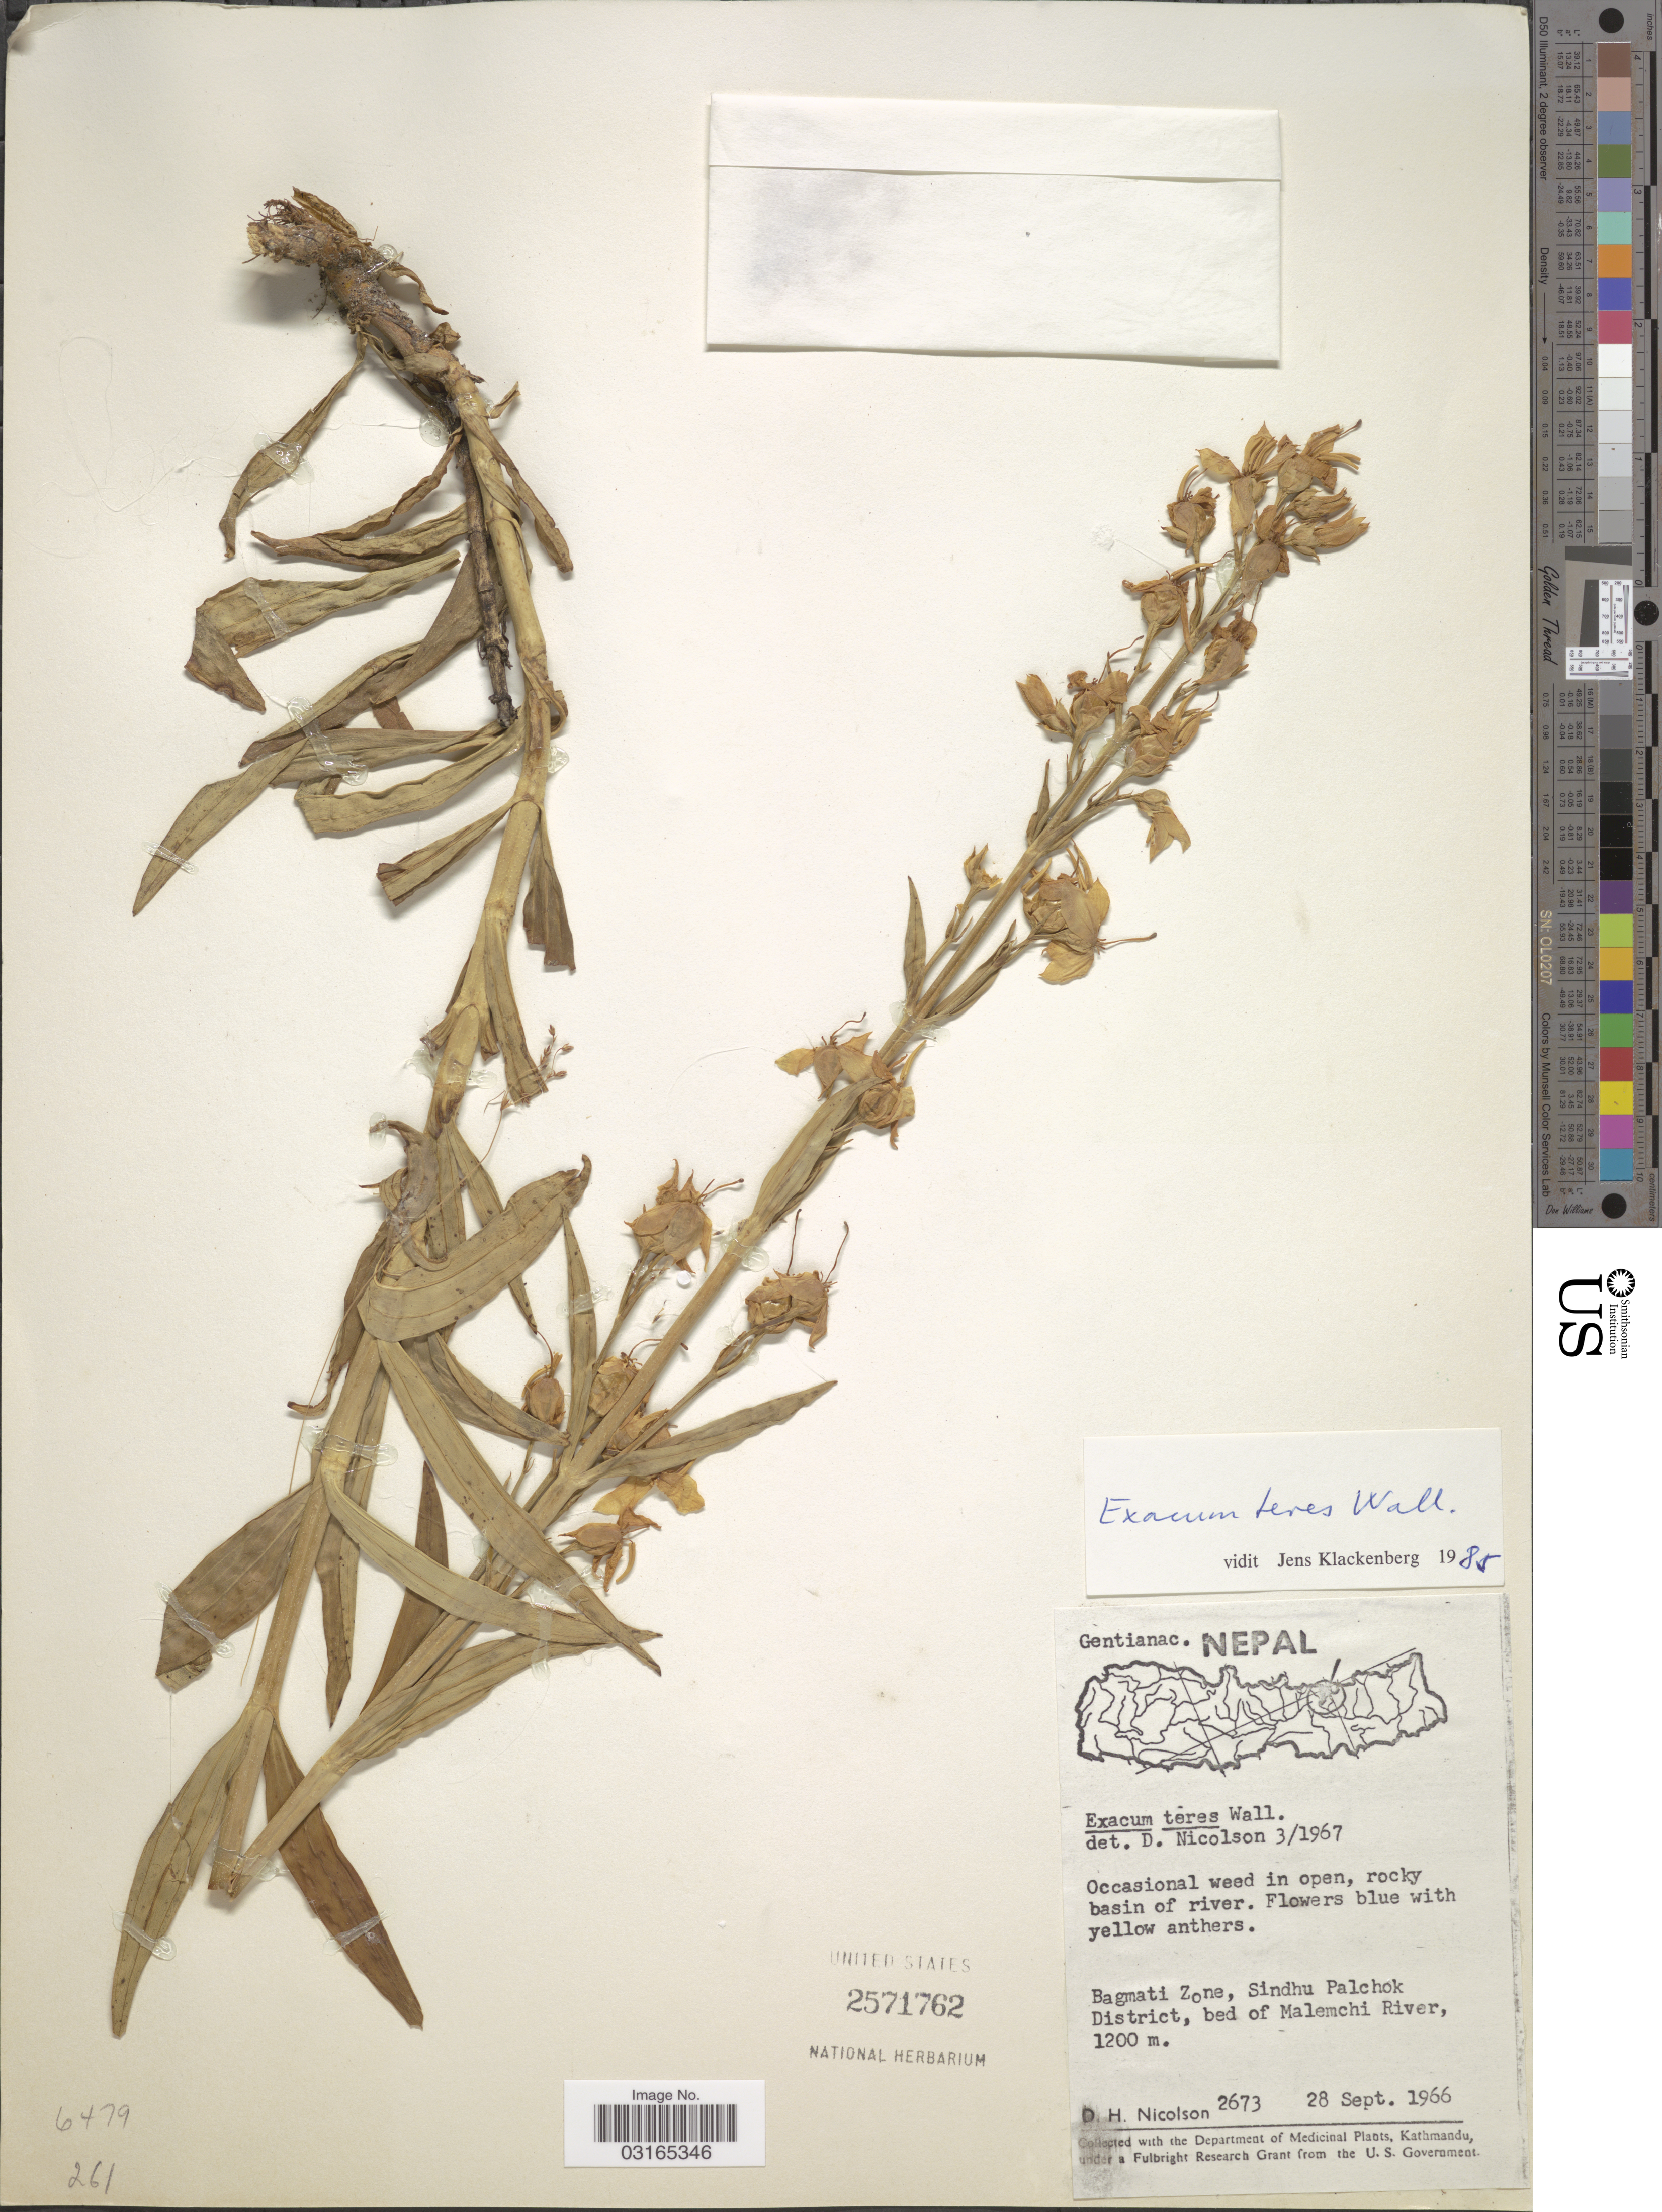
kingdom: Plantae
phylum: Tracheophyta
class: Magnoliopsida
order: Gentianales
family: Gentianaceae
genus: Exacum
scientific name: Exacum teres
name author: Wall.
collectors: D. H. Nicolson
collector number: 2673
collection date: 1966-09-28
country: Nepal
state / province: Bagmati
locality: Bagmati Zone, Sindhu Palchok District, bed of Malemchi River.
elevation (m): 1200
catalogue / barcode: US 2571762